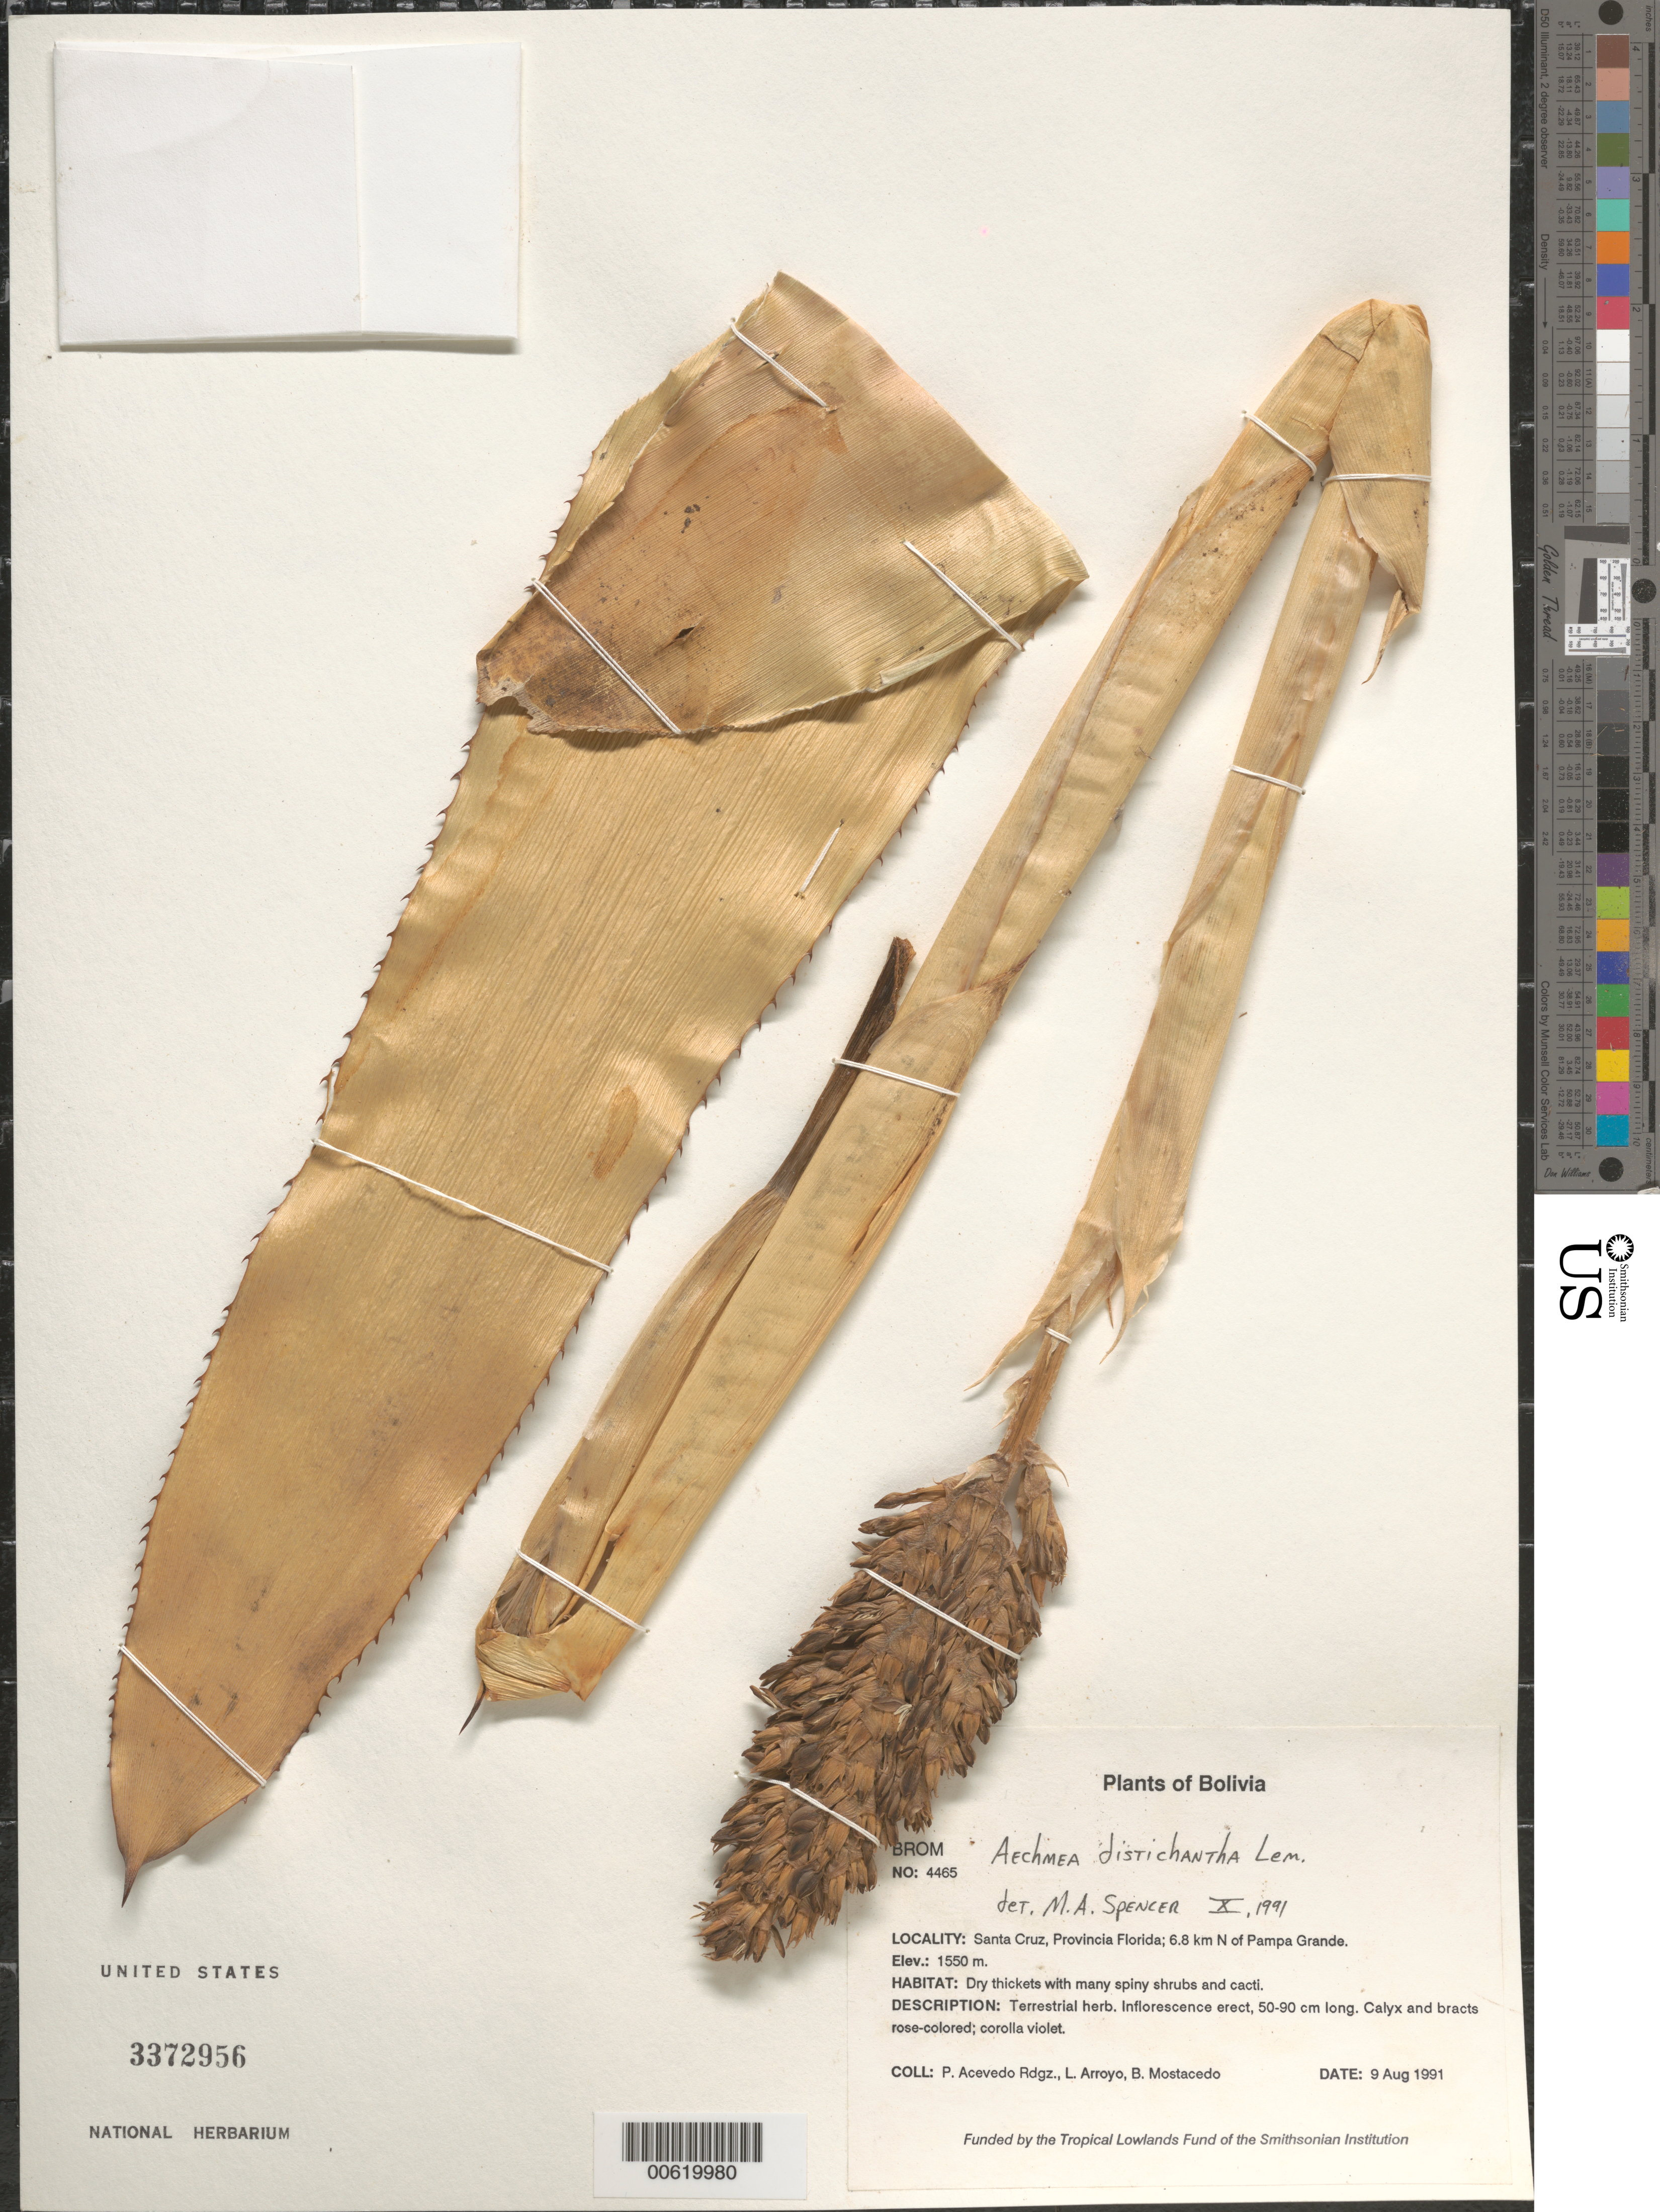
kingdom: Plantae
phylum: Tracheophyta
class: Liliopsida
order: Poales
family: Bromeliaceae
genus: Aechmea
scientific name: Aechmea distichantha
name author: Lem.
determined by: Spencer, M. A.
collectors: P. Acevedo-Rodr., L. Arroyo & B. Mostacedo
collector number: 4465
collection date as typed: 09 Aug 1991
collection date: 1991-08-09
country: Bolivia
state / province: Santa Cruz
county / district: Florida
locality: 6.8 km N of Pampa Grande.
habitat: Dry thickets with many spiny shrubs and cacti.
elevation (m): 1550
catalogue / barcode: US 3372956